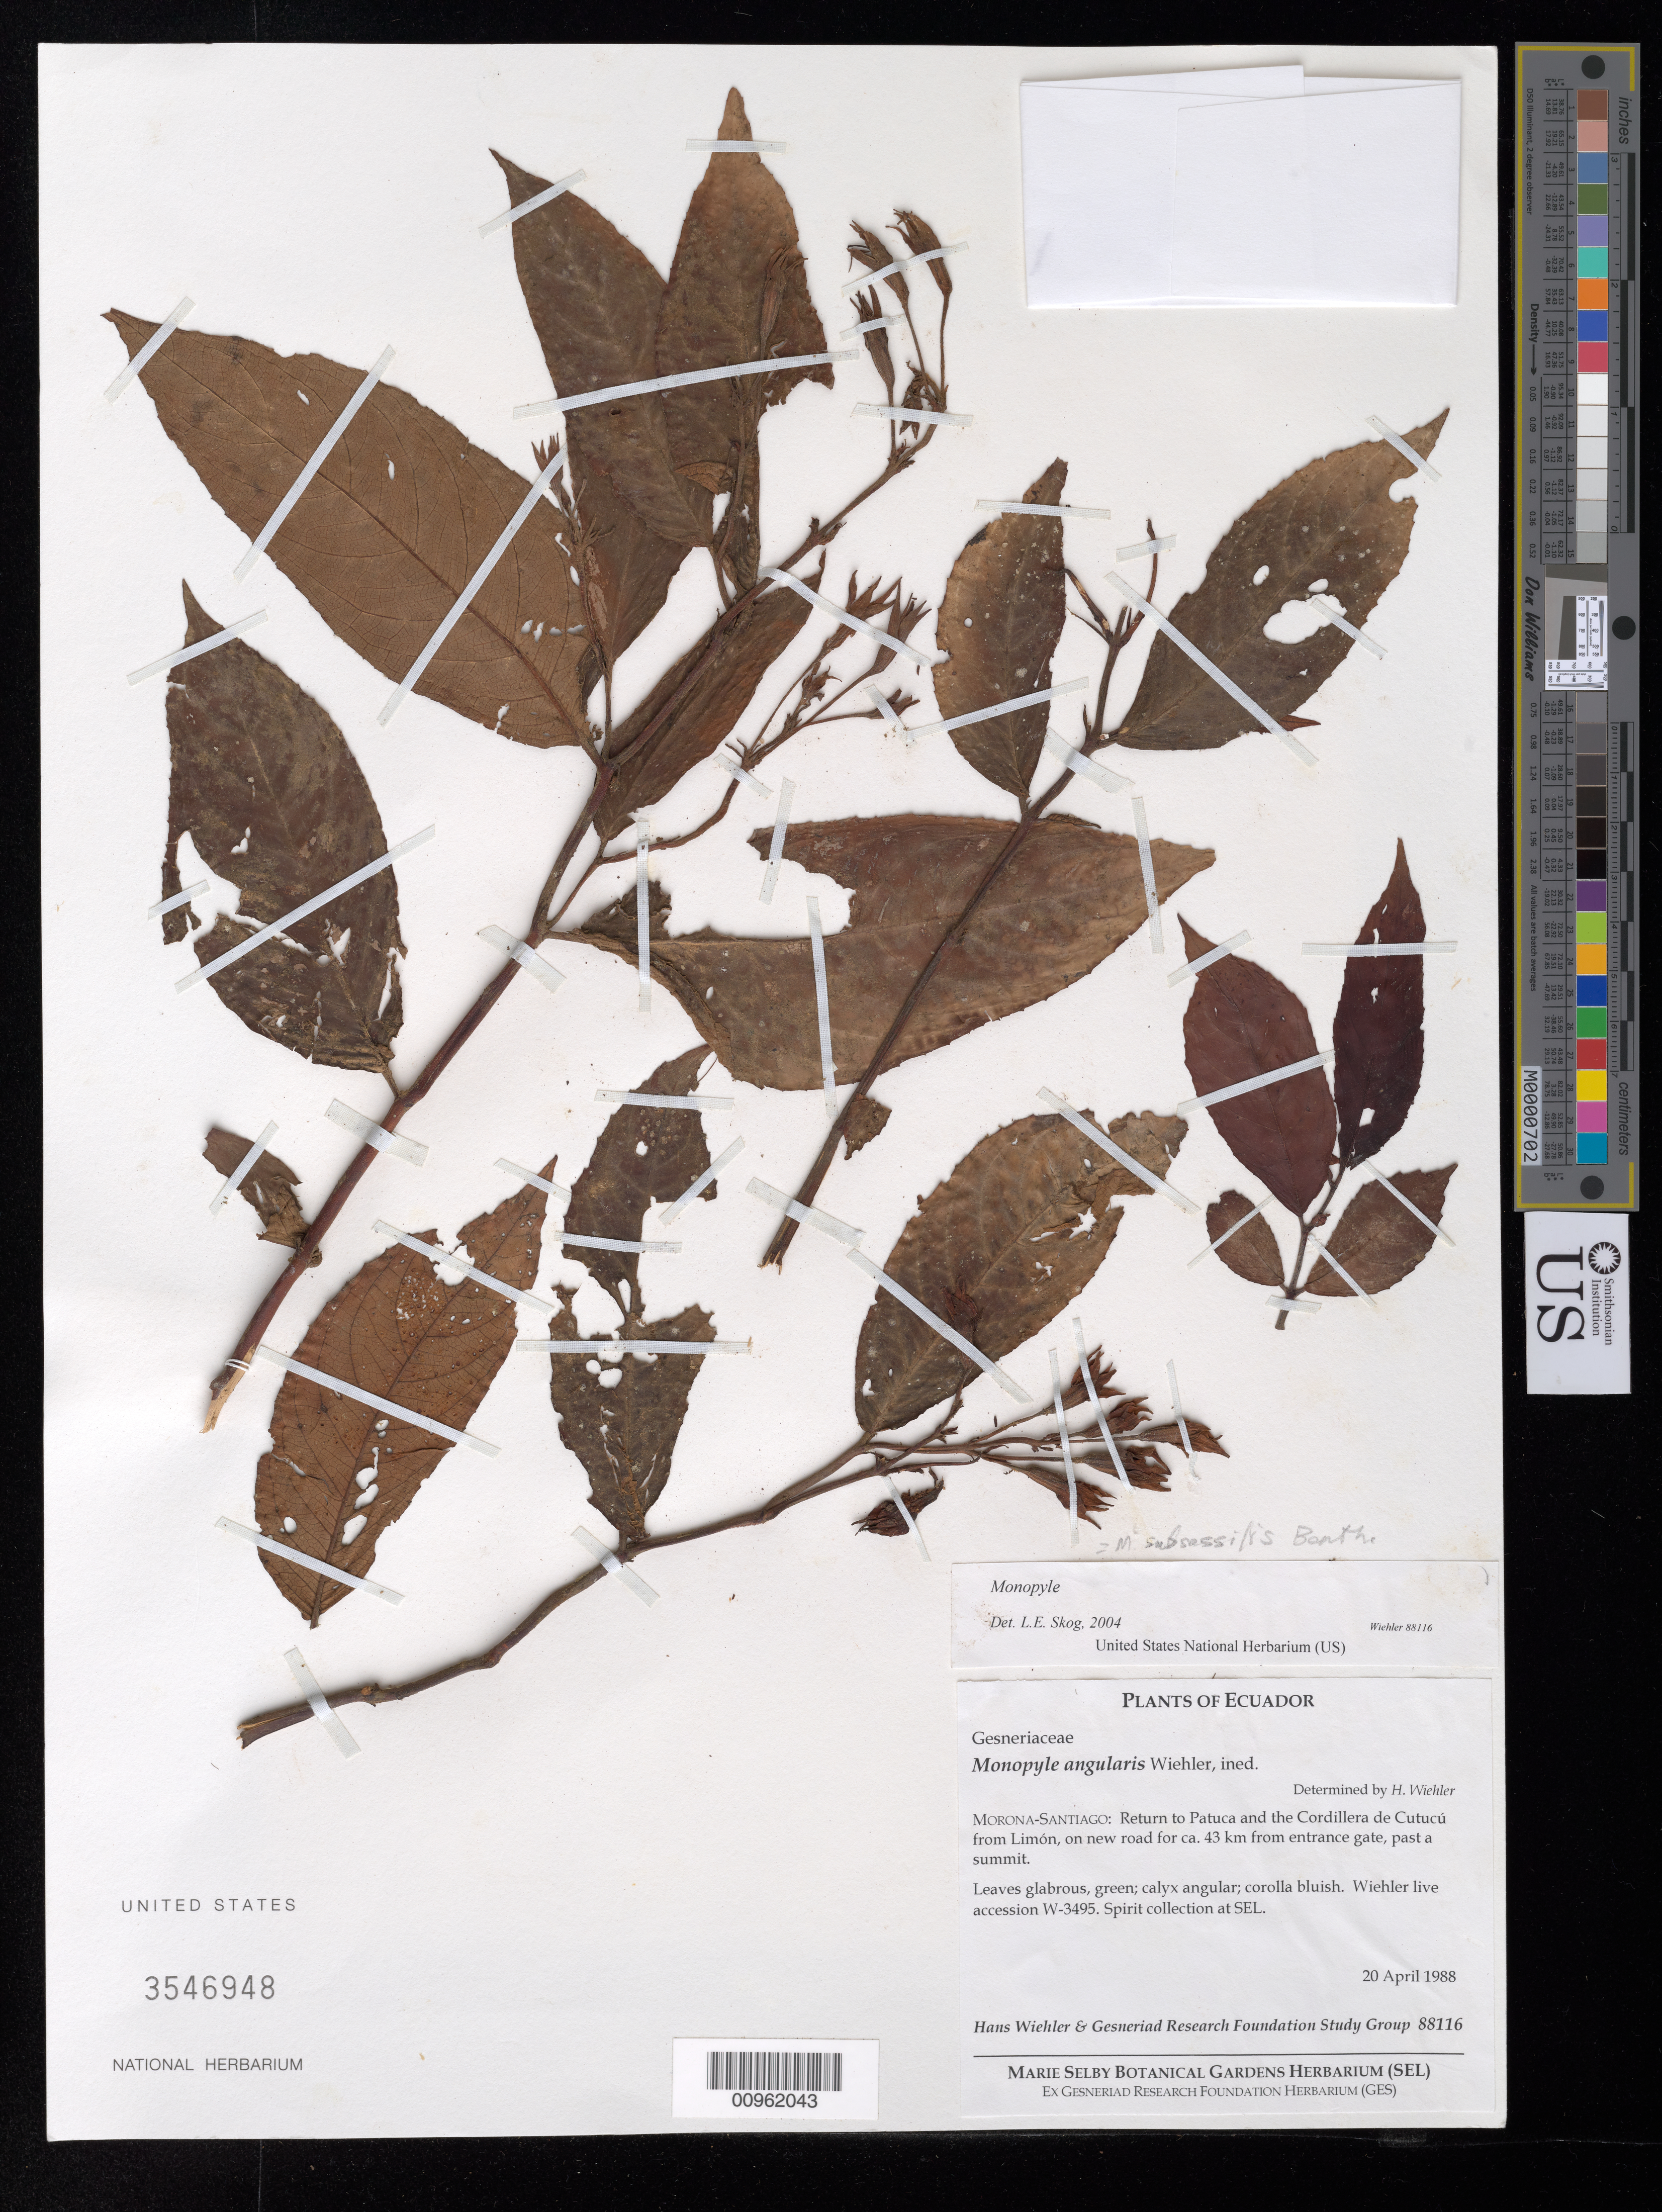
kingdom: Plantae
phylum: Tracheophyta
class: Magnoliopsida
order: Lamiales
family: Gesneriaceae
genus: Monopyle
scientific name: Monopyle sp.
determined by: Skog, Laurence E.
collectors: H. J. Wiehler & GRF Study Group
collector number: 88116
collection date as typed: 20 Apr 1988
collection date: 1988-04-20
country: Ecuador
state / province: Morona-Santiago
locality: Morona-Santiago; return to Patuca and the Cordillera de Cutucú from Limón, on new road for ca. 43 km from entrance gate, past a summit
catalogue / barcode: US 3546948